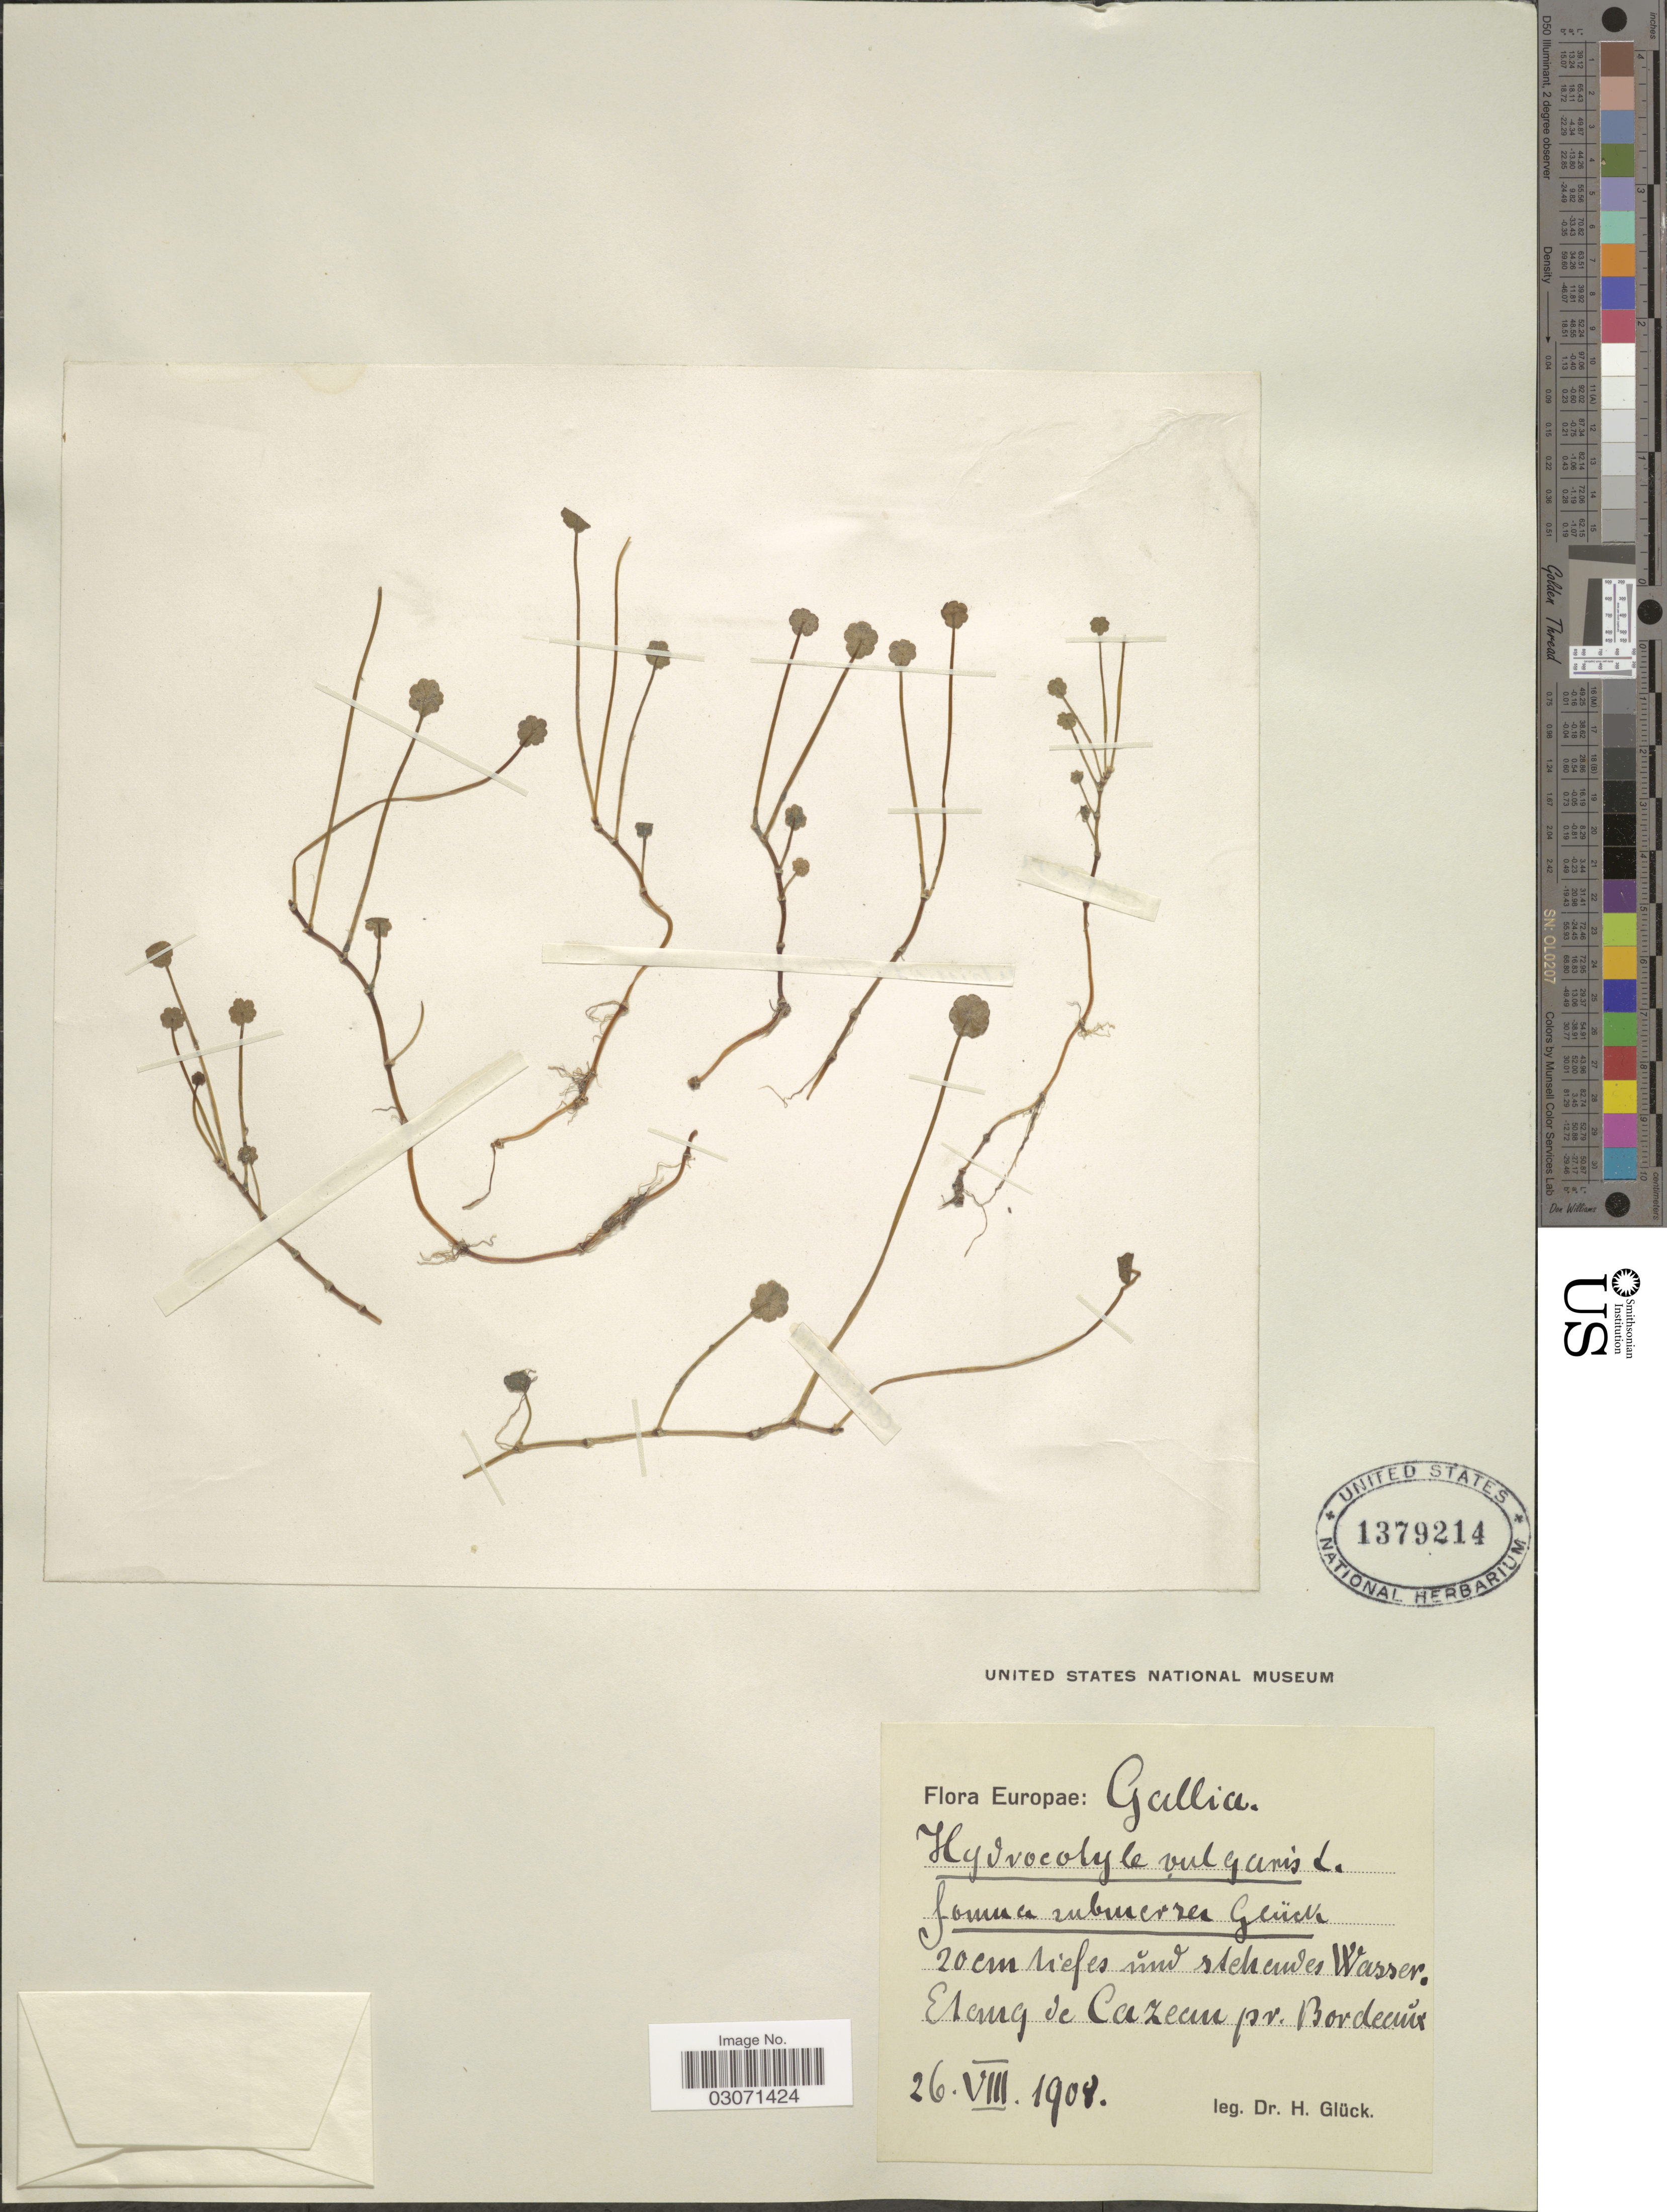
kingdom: Plantae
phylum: Tracheophyta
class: Magnoliopsida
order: Apiales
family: Araliaceae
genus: Hydrocotyle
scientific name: Hydrocotyle vulgaris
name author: L.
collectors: H. Glück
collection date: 1908-08-26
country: France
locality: Gallia. Etang de Cazeau pr. Bordeaux.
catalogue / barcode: US 1379214